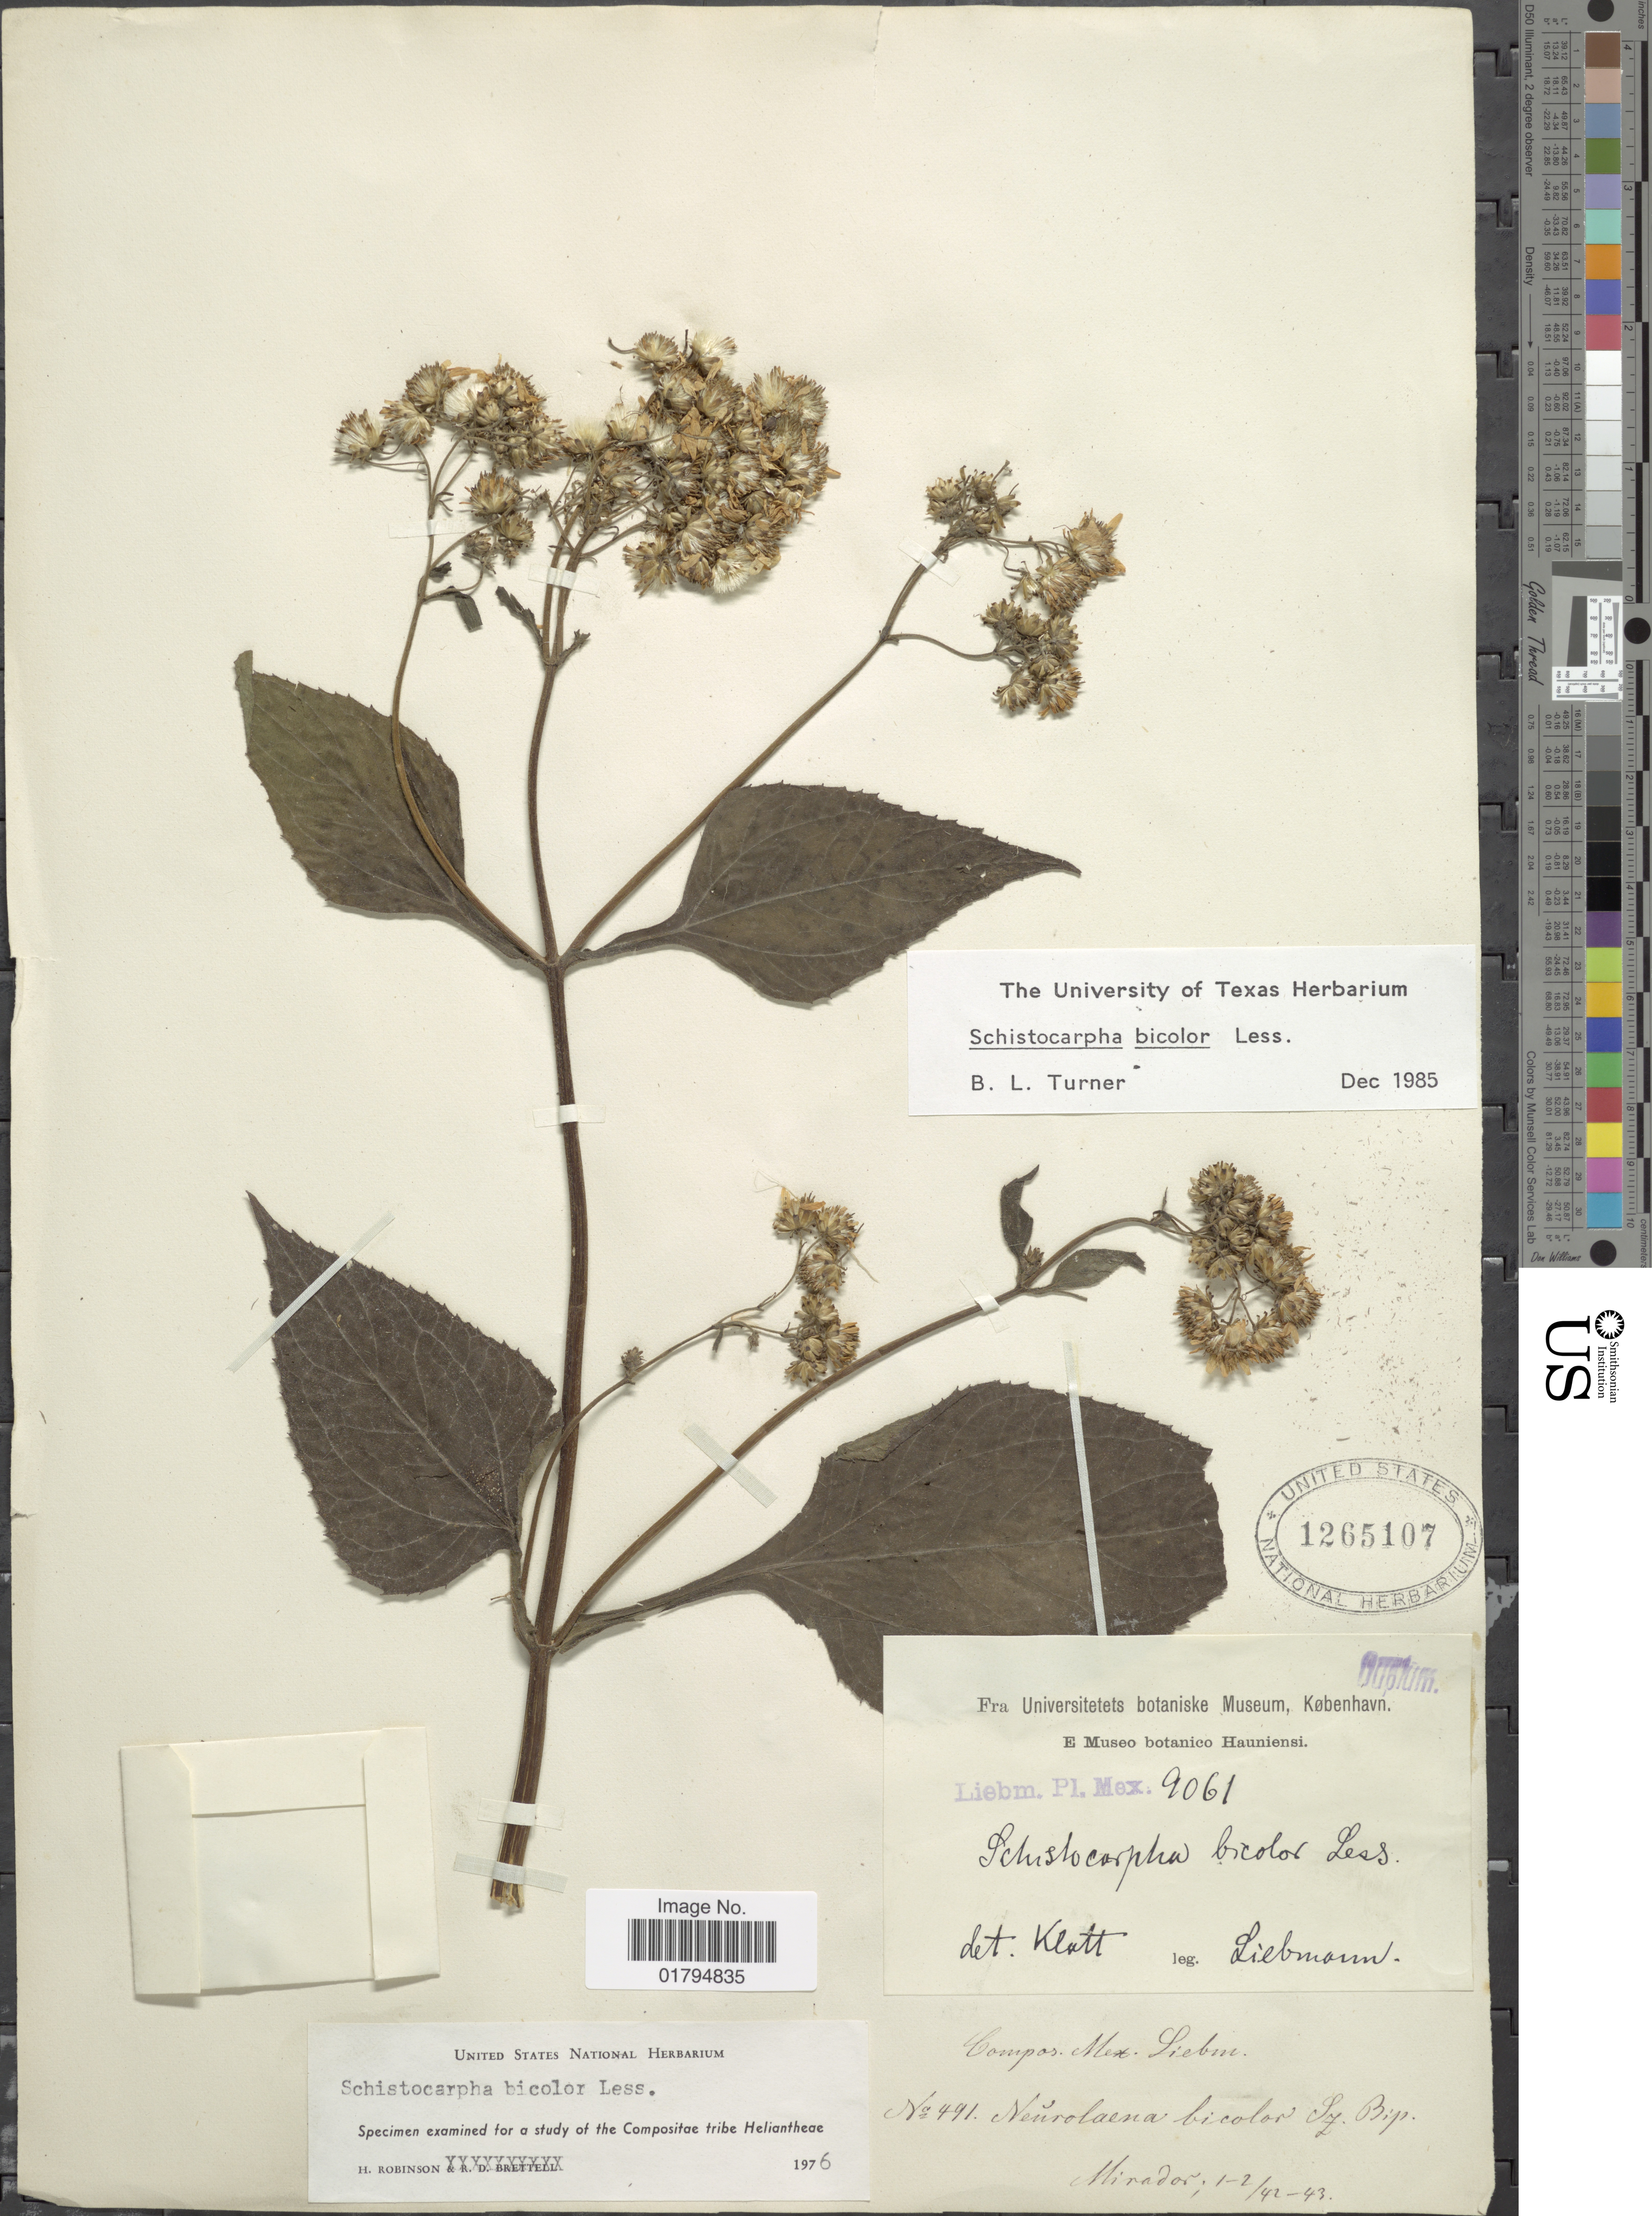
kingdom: Plantae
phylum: Tracheophyta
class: Magnoliopsida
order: Asterales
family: Asteraceae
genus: Schistocarpha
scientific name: Schistocarpha bicolor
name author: Less.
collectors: Liebmann, --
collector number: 9061/491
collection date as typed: Transcribed d/m/y: 1/2/42 to 1/2/43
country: Mexico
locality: Mirador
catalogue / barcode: US 1265107